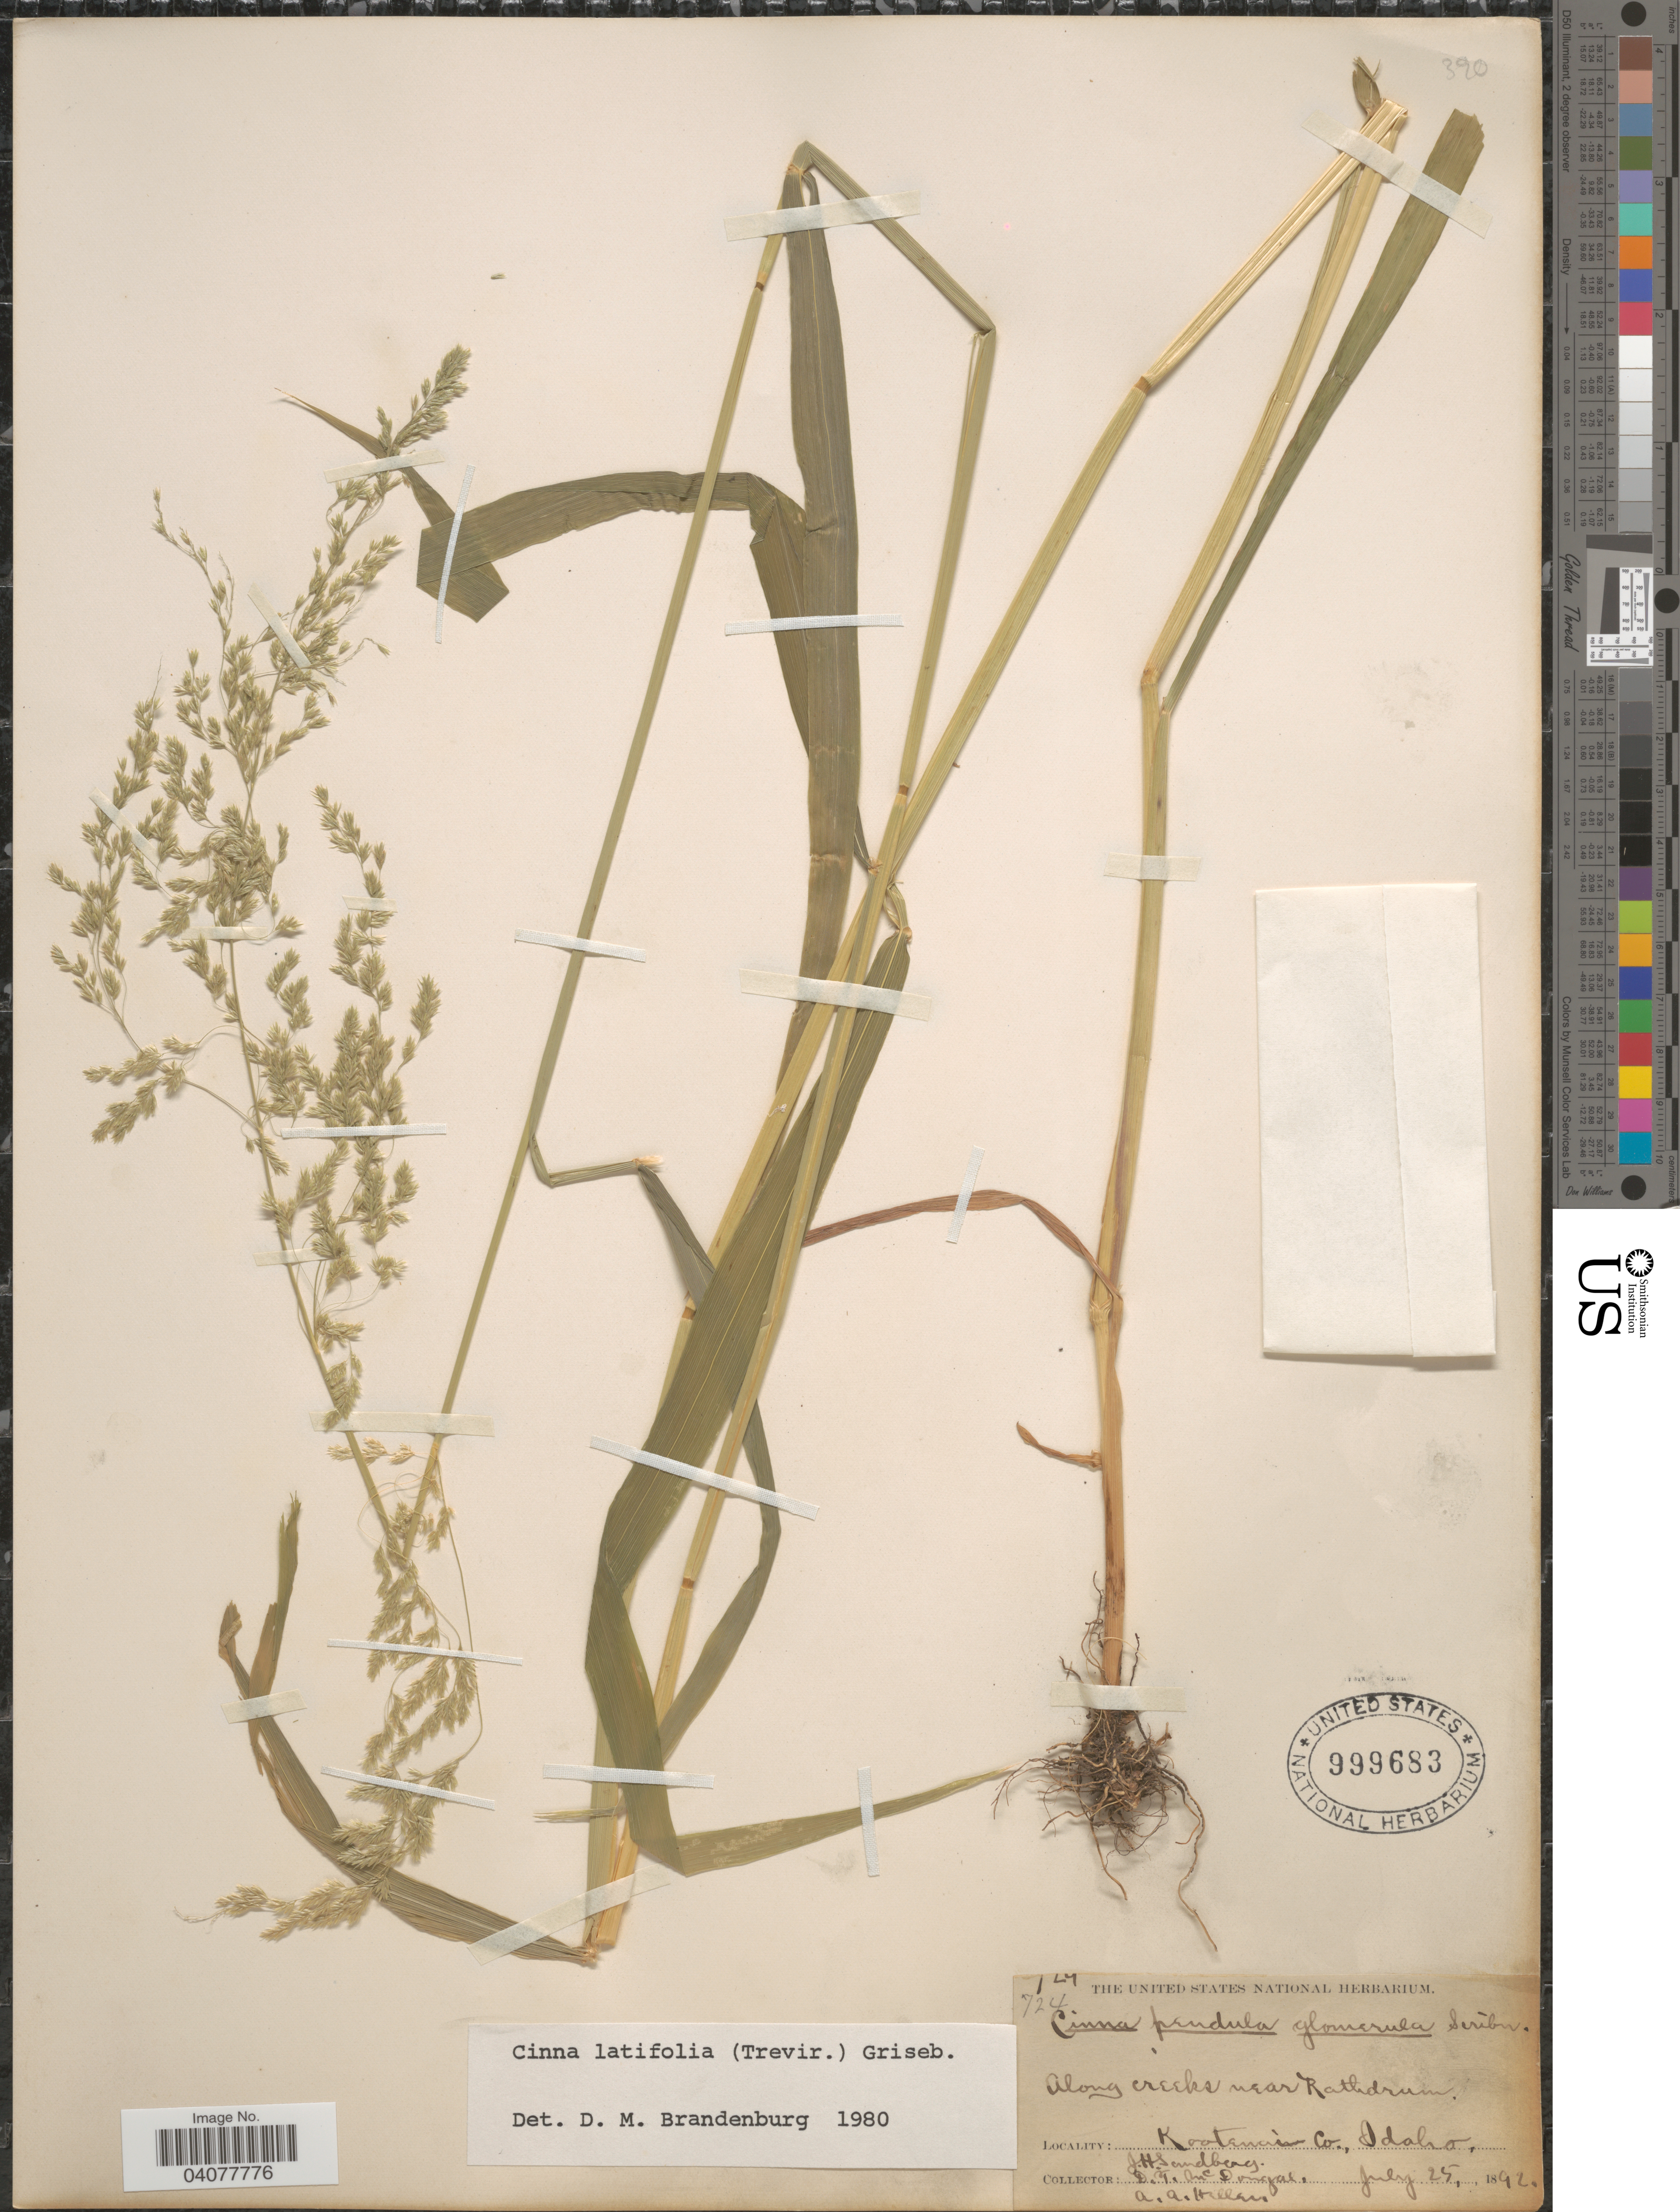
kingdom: Plantae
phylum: Tracheophyta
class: Liliopsida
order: Poales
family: Poaceae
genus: Cinna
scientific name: Cinna latifolia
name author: (Trevir. ex Goeppert) Griseb.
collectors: J. H. Sandberg, D. McDougal & A. A. Heller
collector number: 724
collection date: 1892-07-25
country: United States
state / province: Idaho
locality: Along creeks near Rathdrum. Kootenai Co.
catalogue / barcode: US 999683